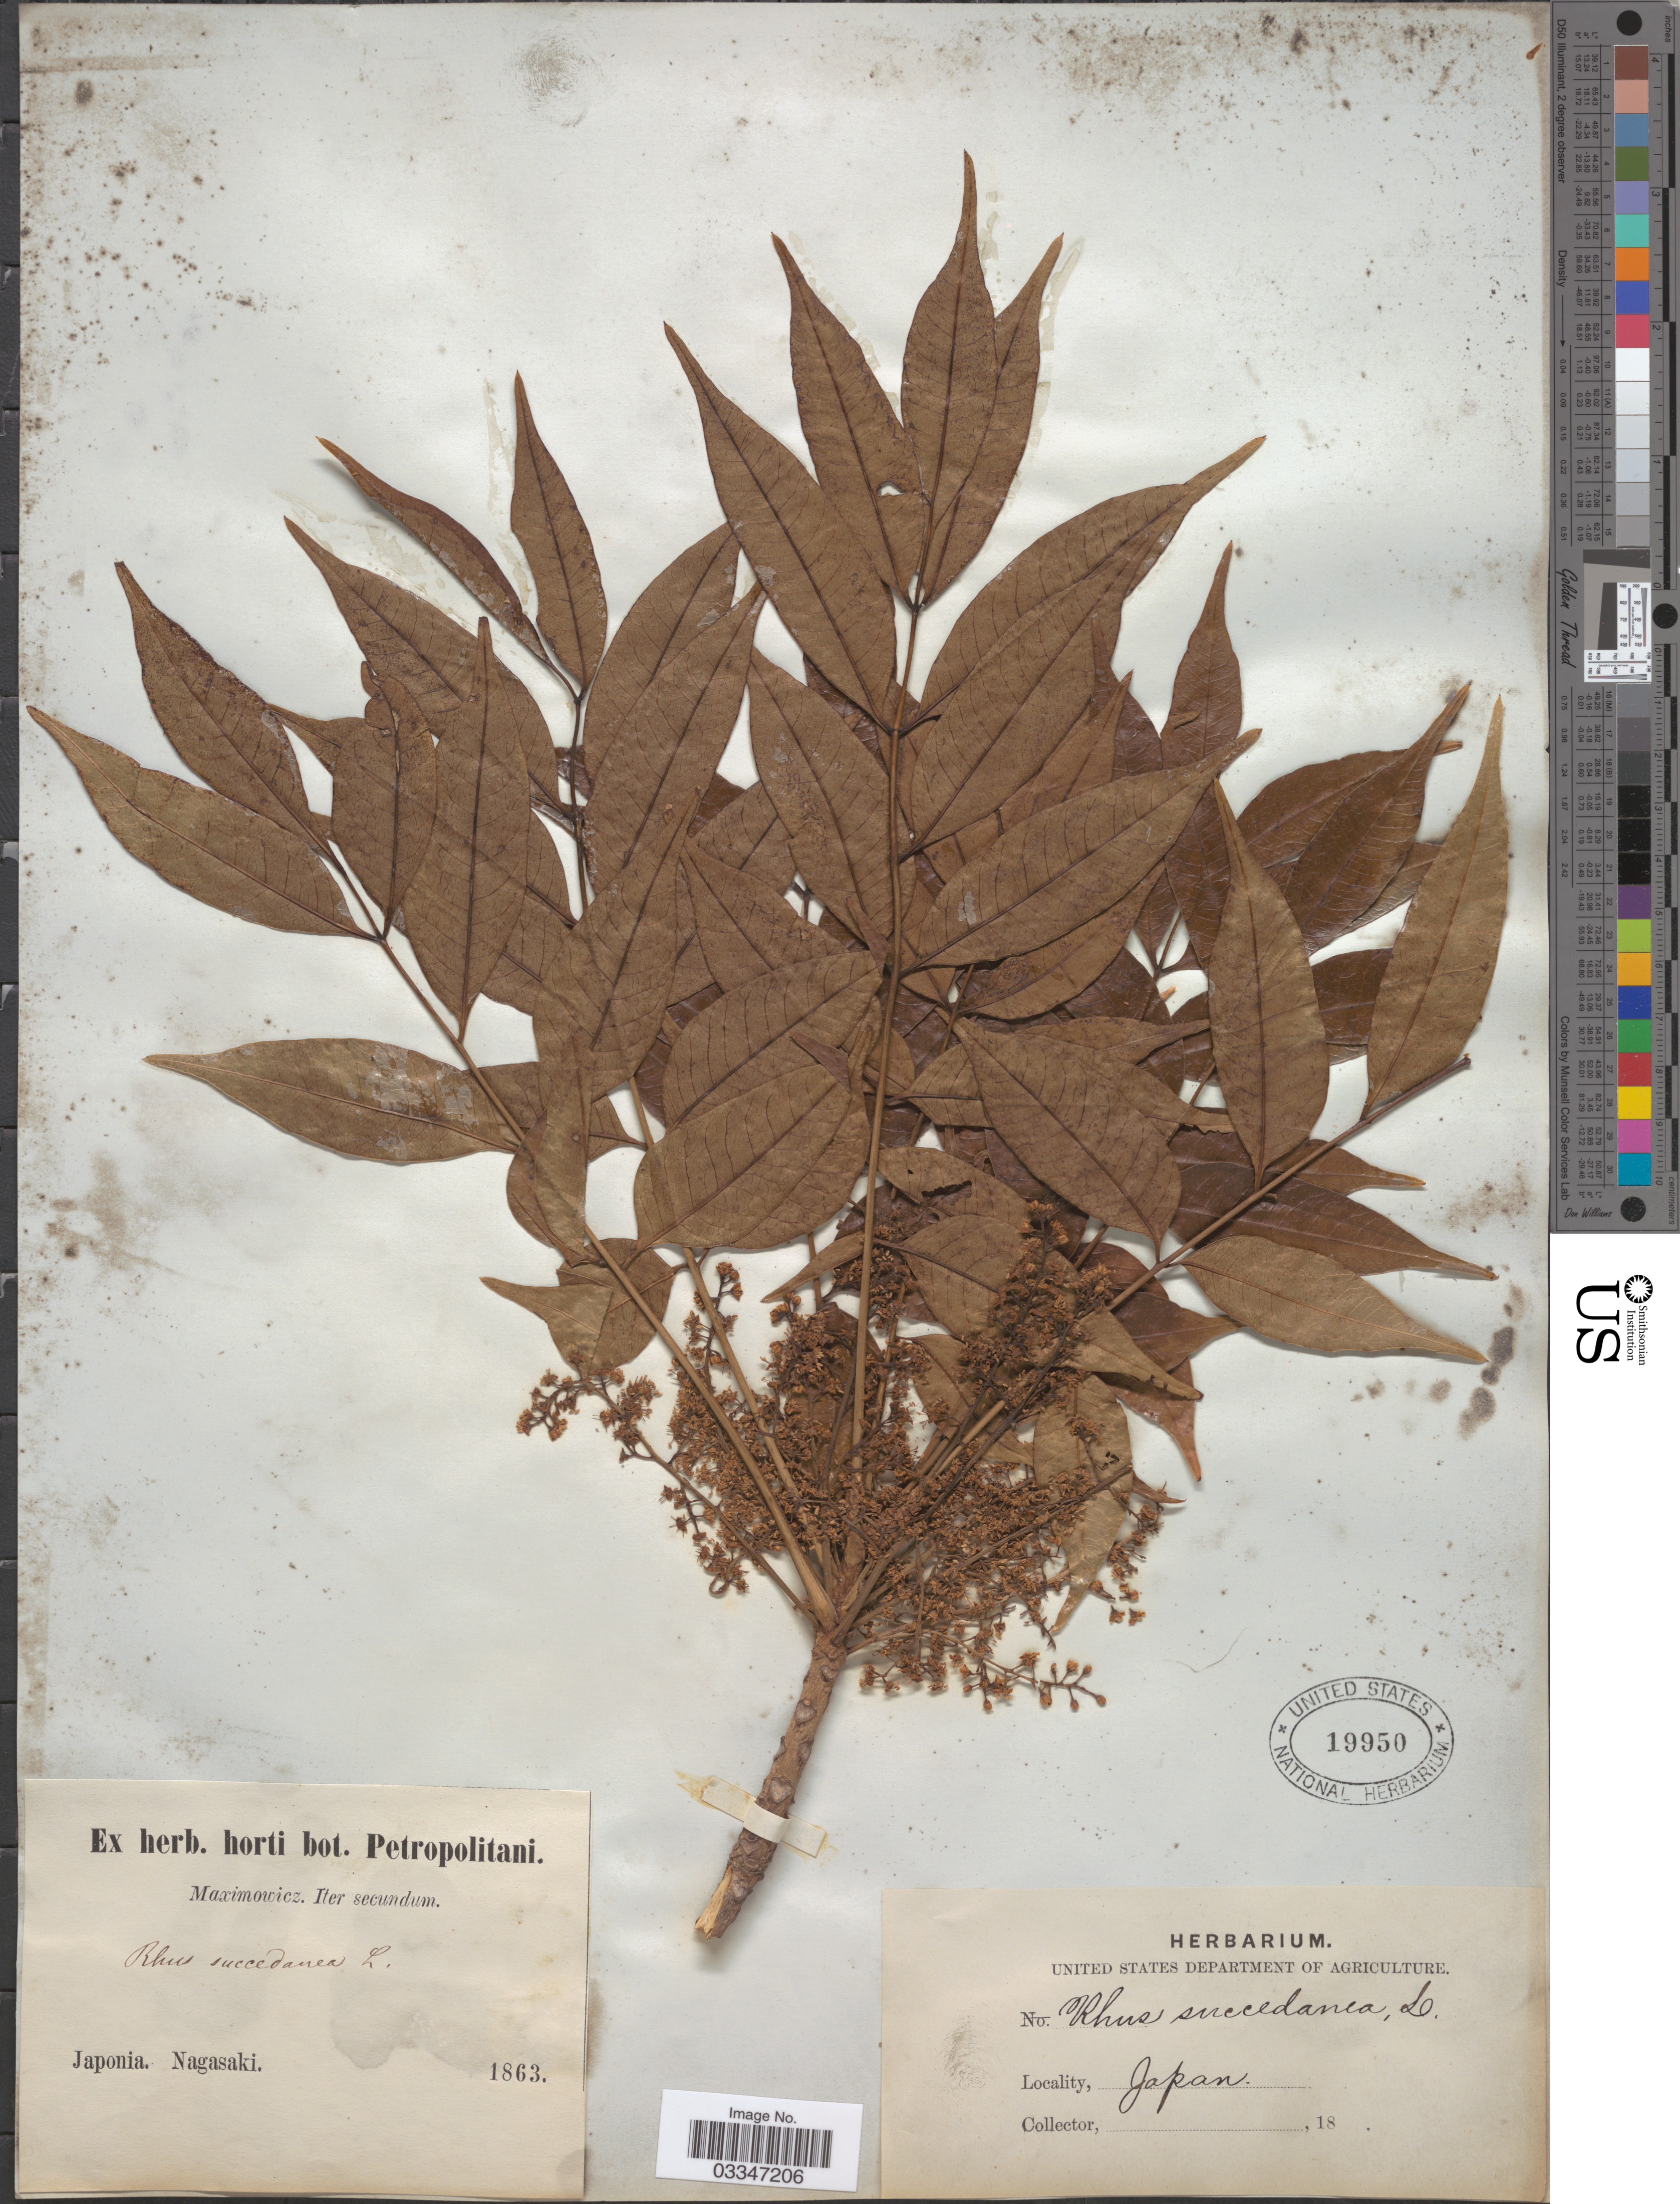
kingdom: Plantae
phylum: Tracheophyta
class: Magnoliopsida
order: Sapindales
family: Anacardiaceae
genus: Rhus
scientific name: Rhus succedanea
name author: L.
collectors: -. Maximowicz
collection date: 1863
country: Japan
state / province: Nagasaki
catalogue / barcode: US 19950